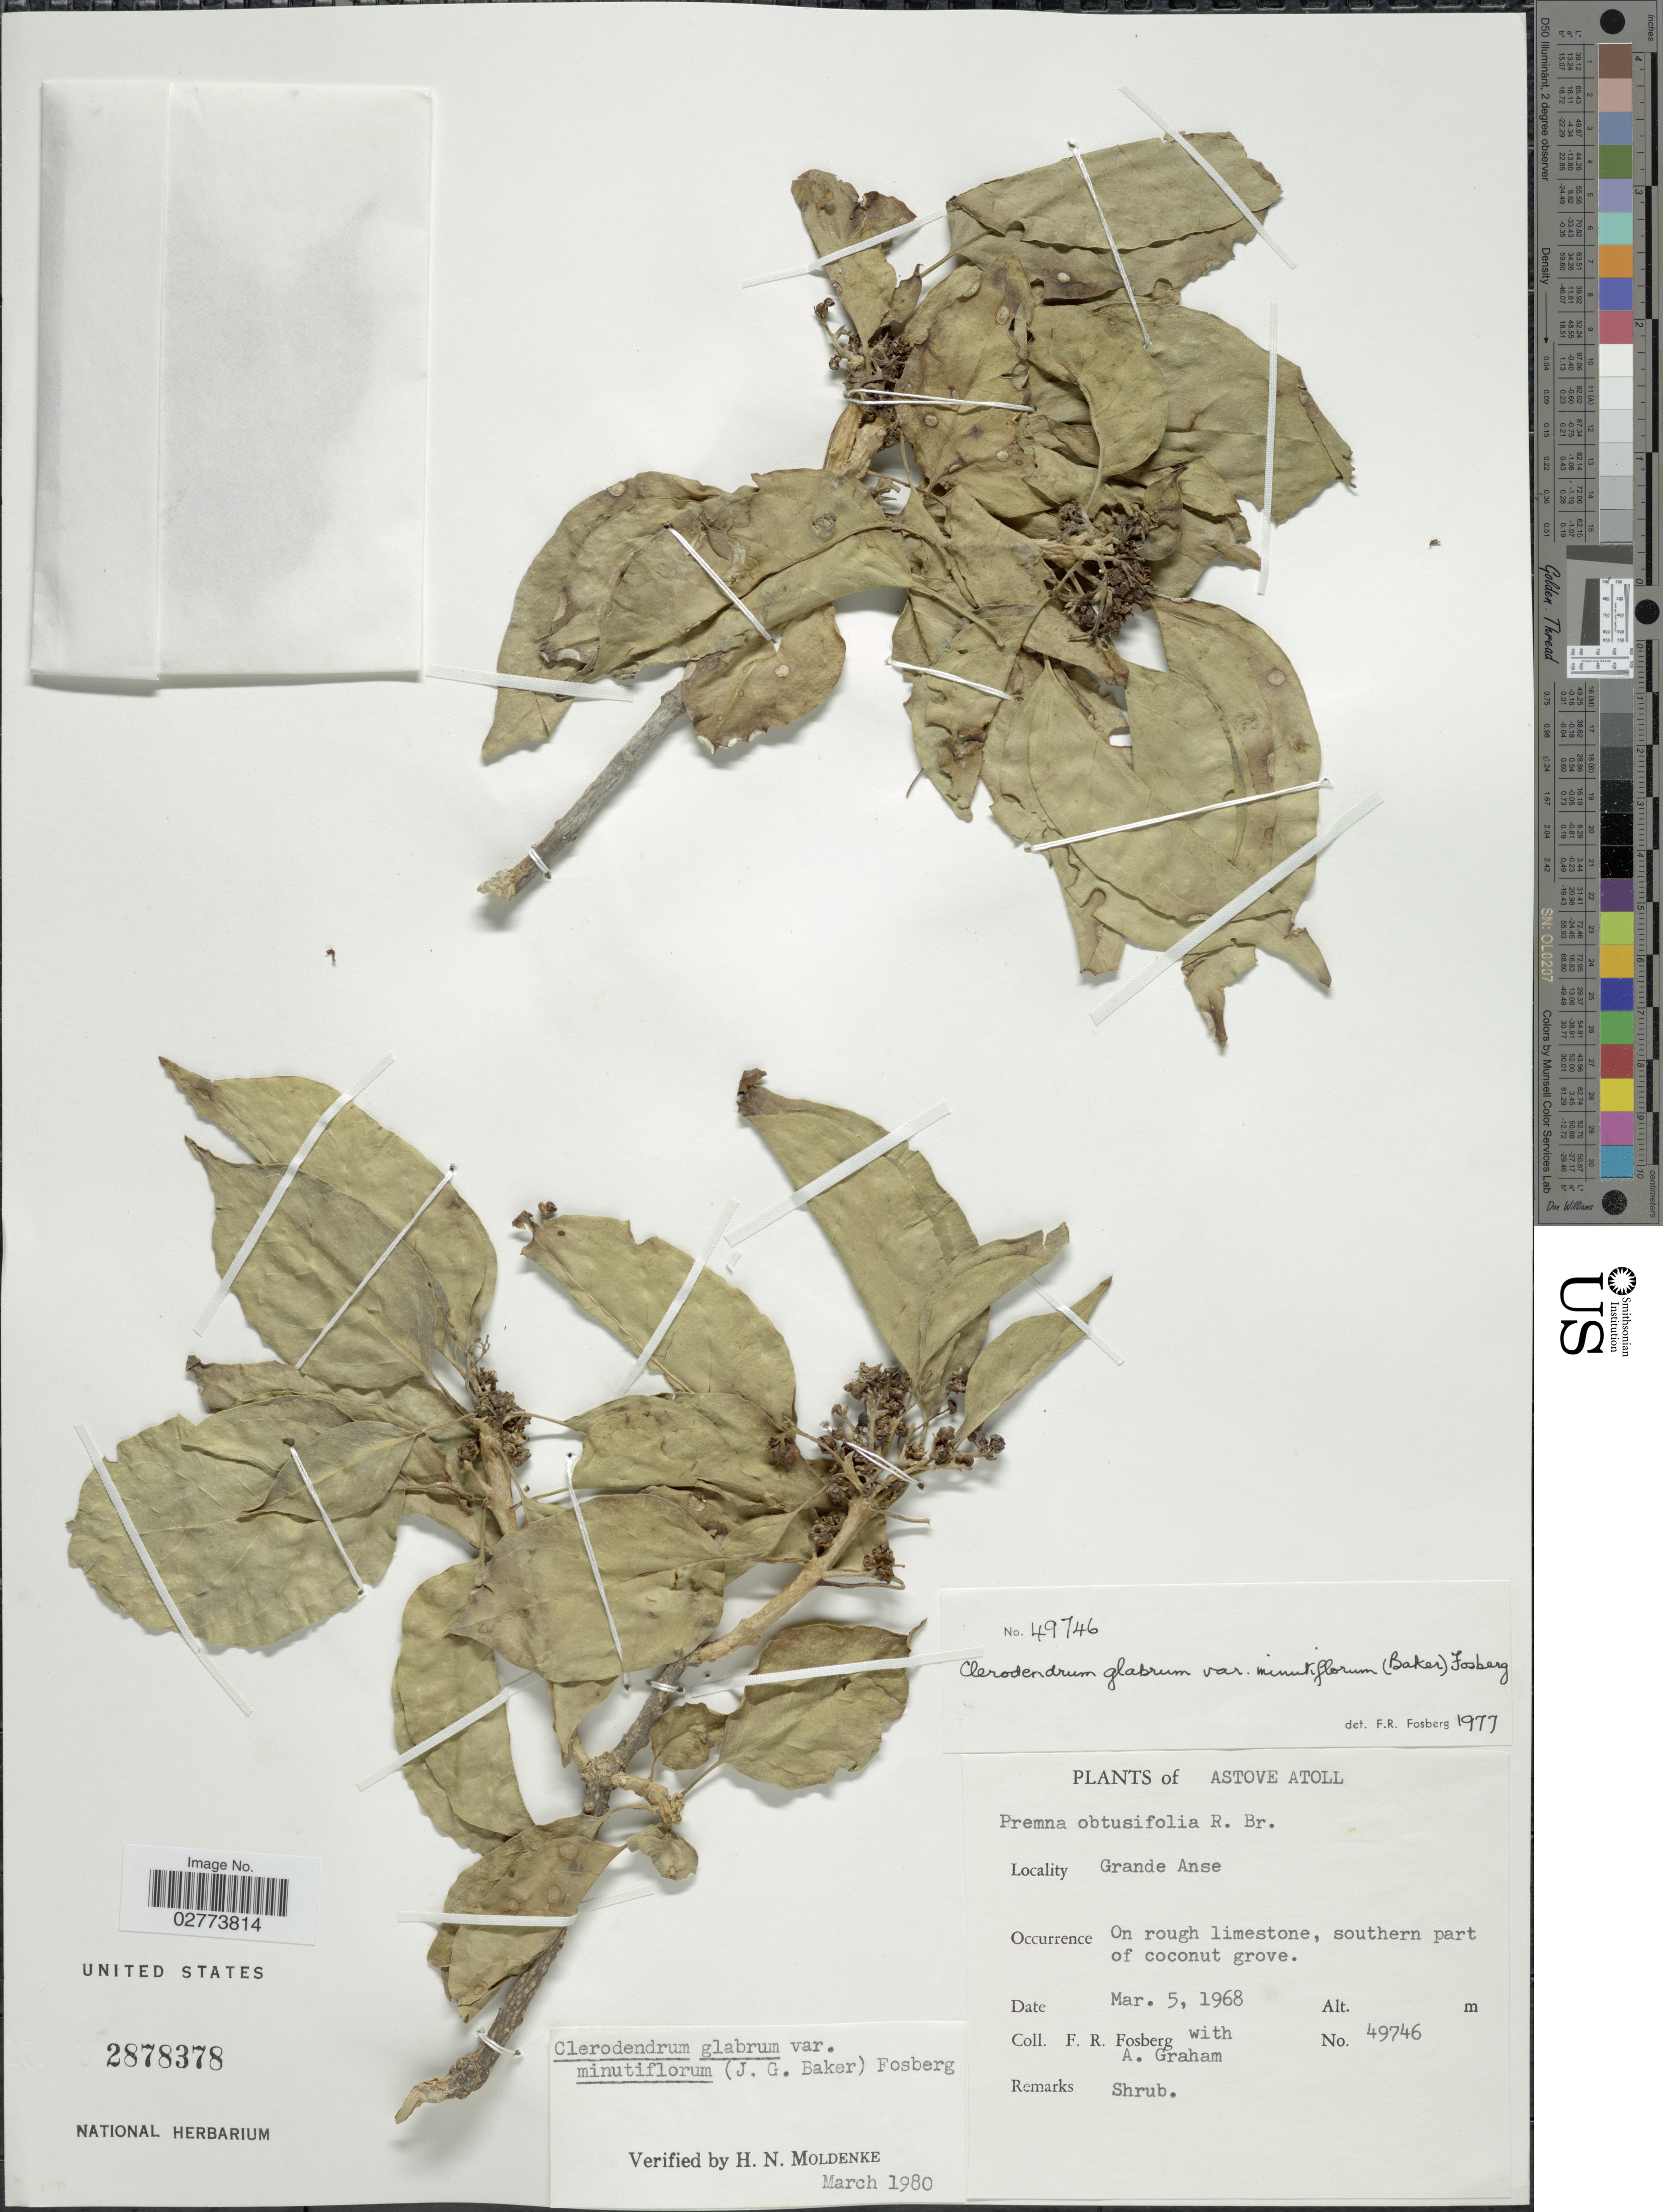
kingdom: Plantae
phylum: Tracheophyta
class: Magnoliopsida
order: Lamiales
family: Lamiaceae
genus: Clerodendrum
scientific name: Clerodendrum glabrum var. minutiflorum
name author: (Baker) Fosberg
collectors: F. R. Fosberg & A. Graham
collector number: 49746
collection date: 1968-03-05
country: Seychelles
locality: Astove Atoll, Grande Anse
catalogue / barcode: US 2878378